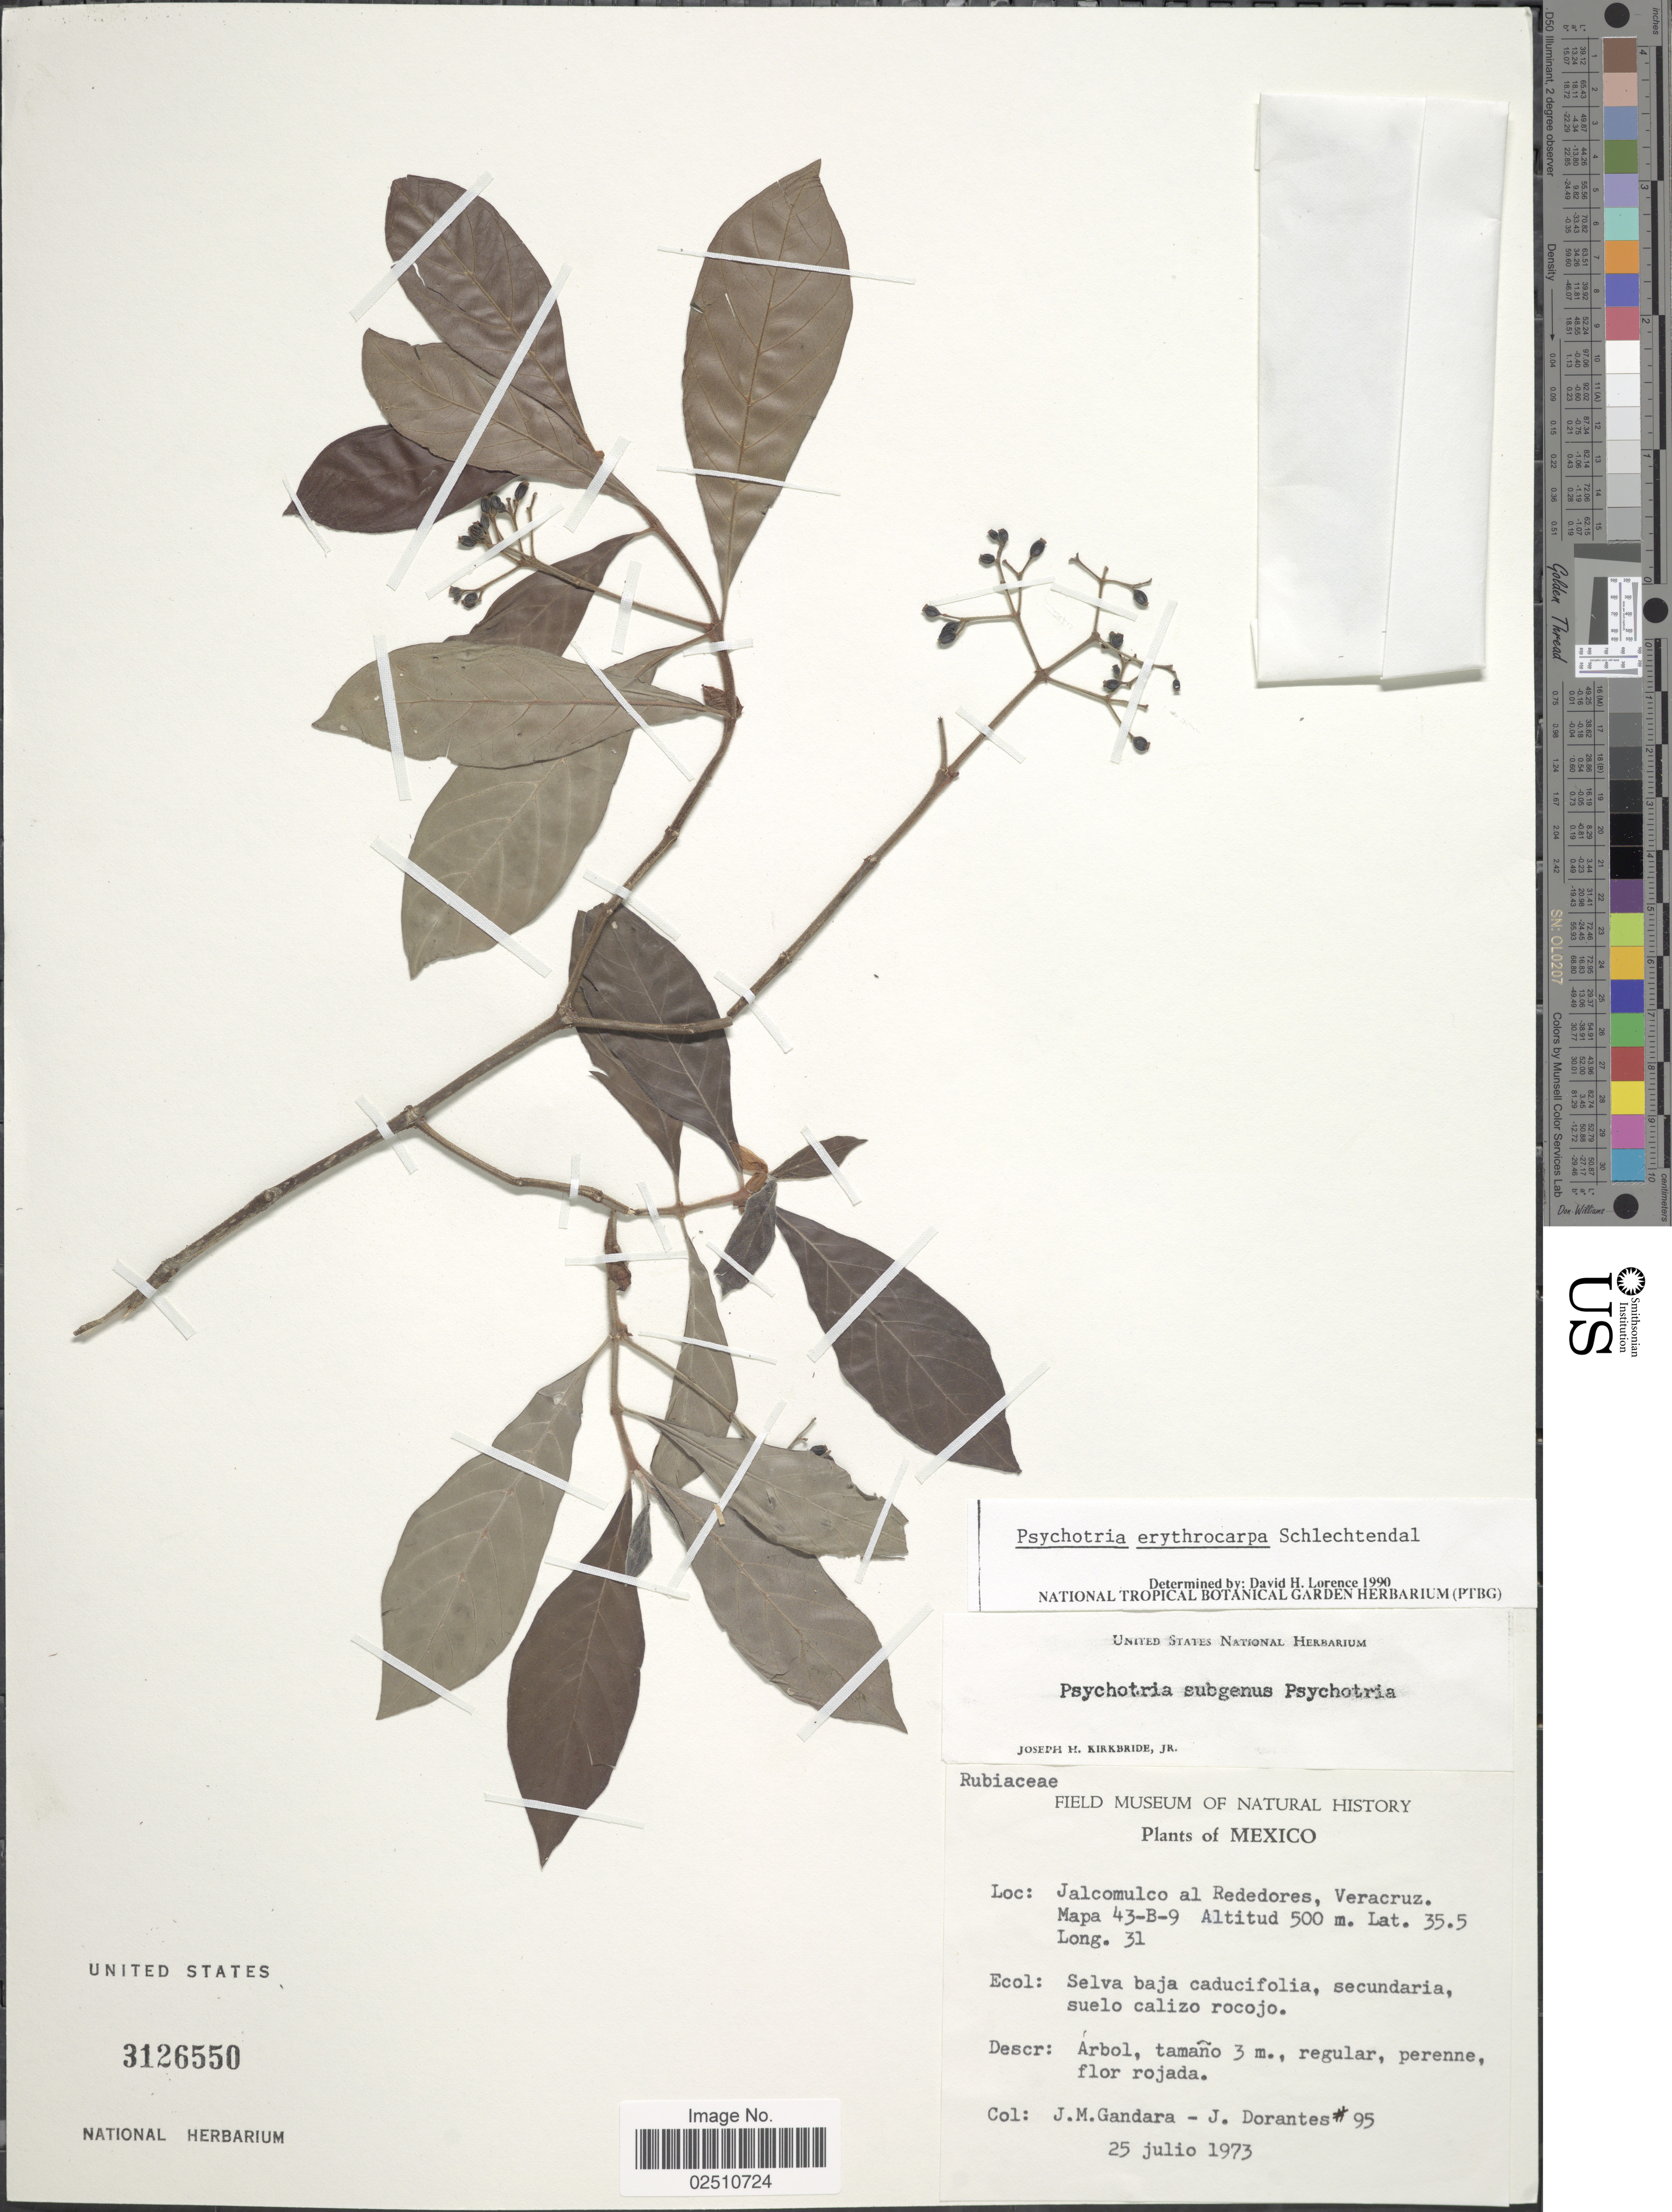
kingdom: Plantae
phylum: Tracheophyta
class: Magnoliopsida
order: Gentianales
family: Rubiaceae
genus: Psychotria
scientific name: Psychotria erythrocarpa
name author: Schltdl.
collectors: J. M. Gándara & J. Dorantes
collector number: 95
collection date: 1973-07-25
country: Mexico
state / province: Veracruz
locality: Jalcomulco al Rededores. Veracruz, Mapa 43-B-9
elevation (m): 500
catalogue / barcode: US 3126550